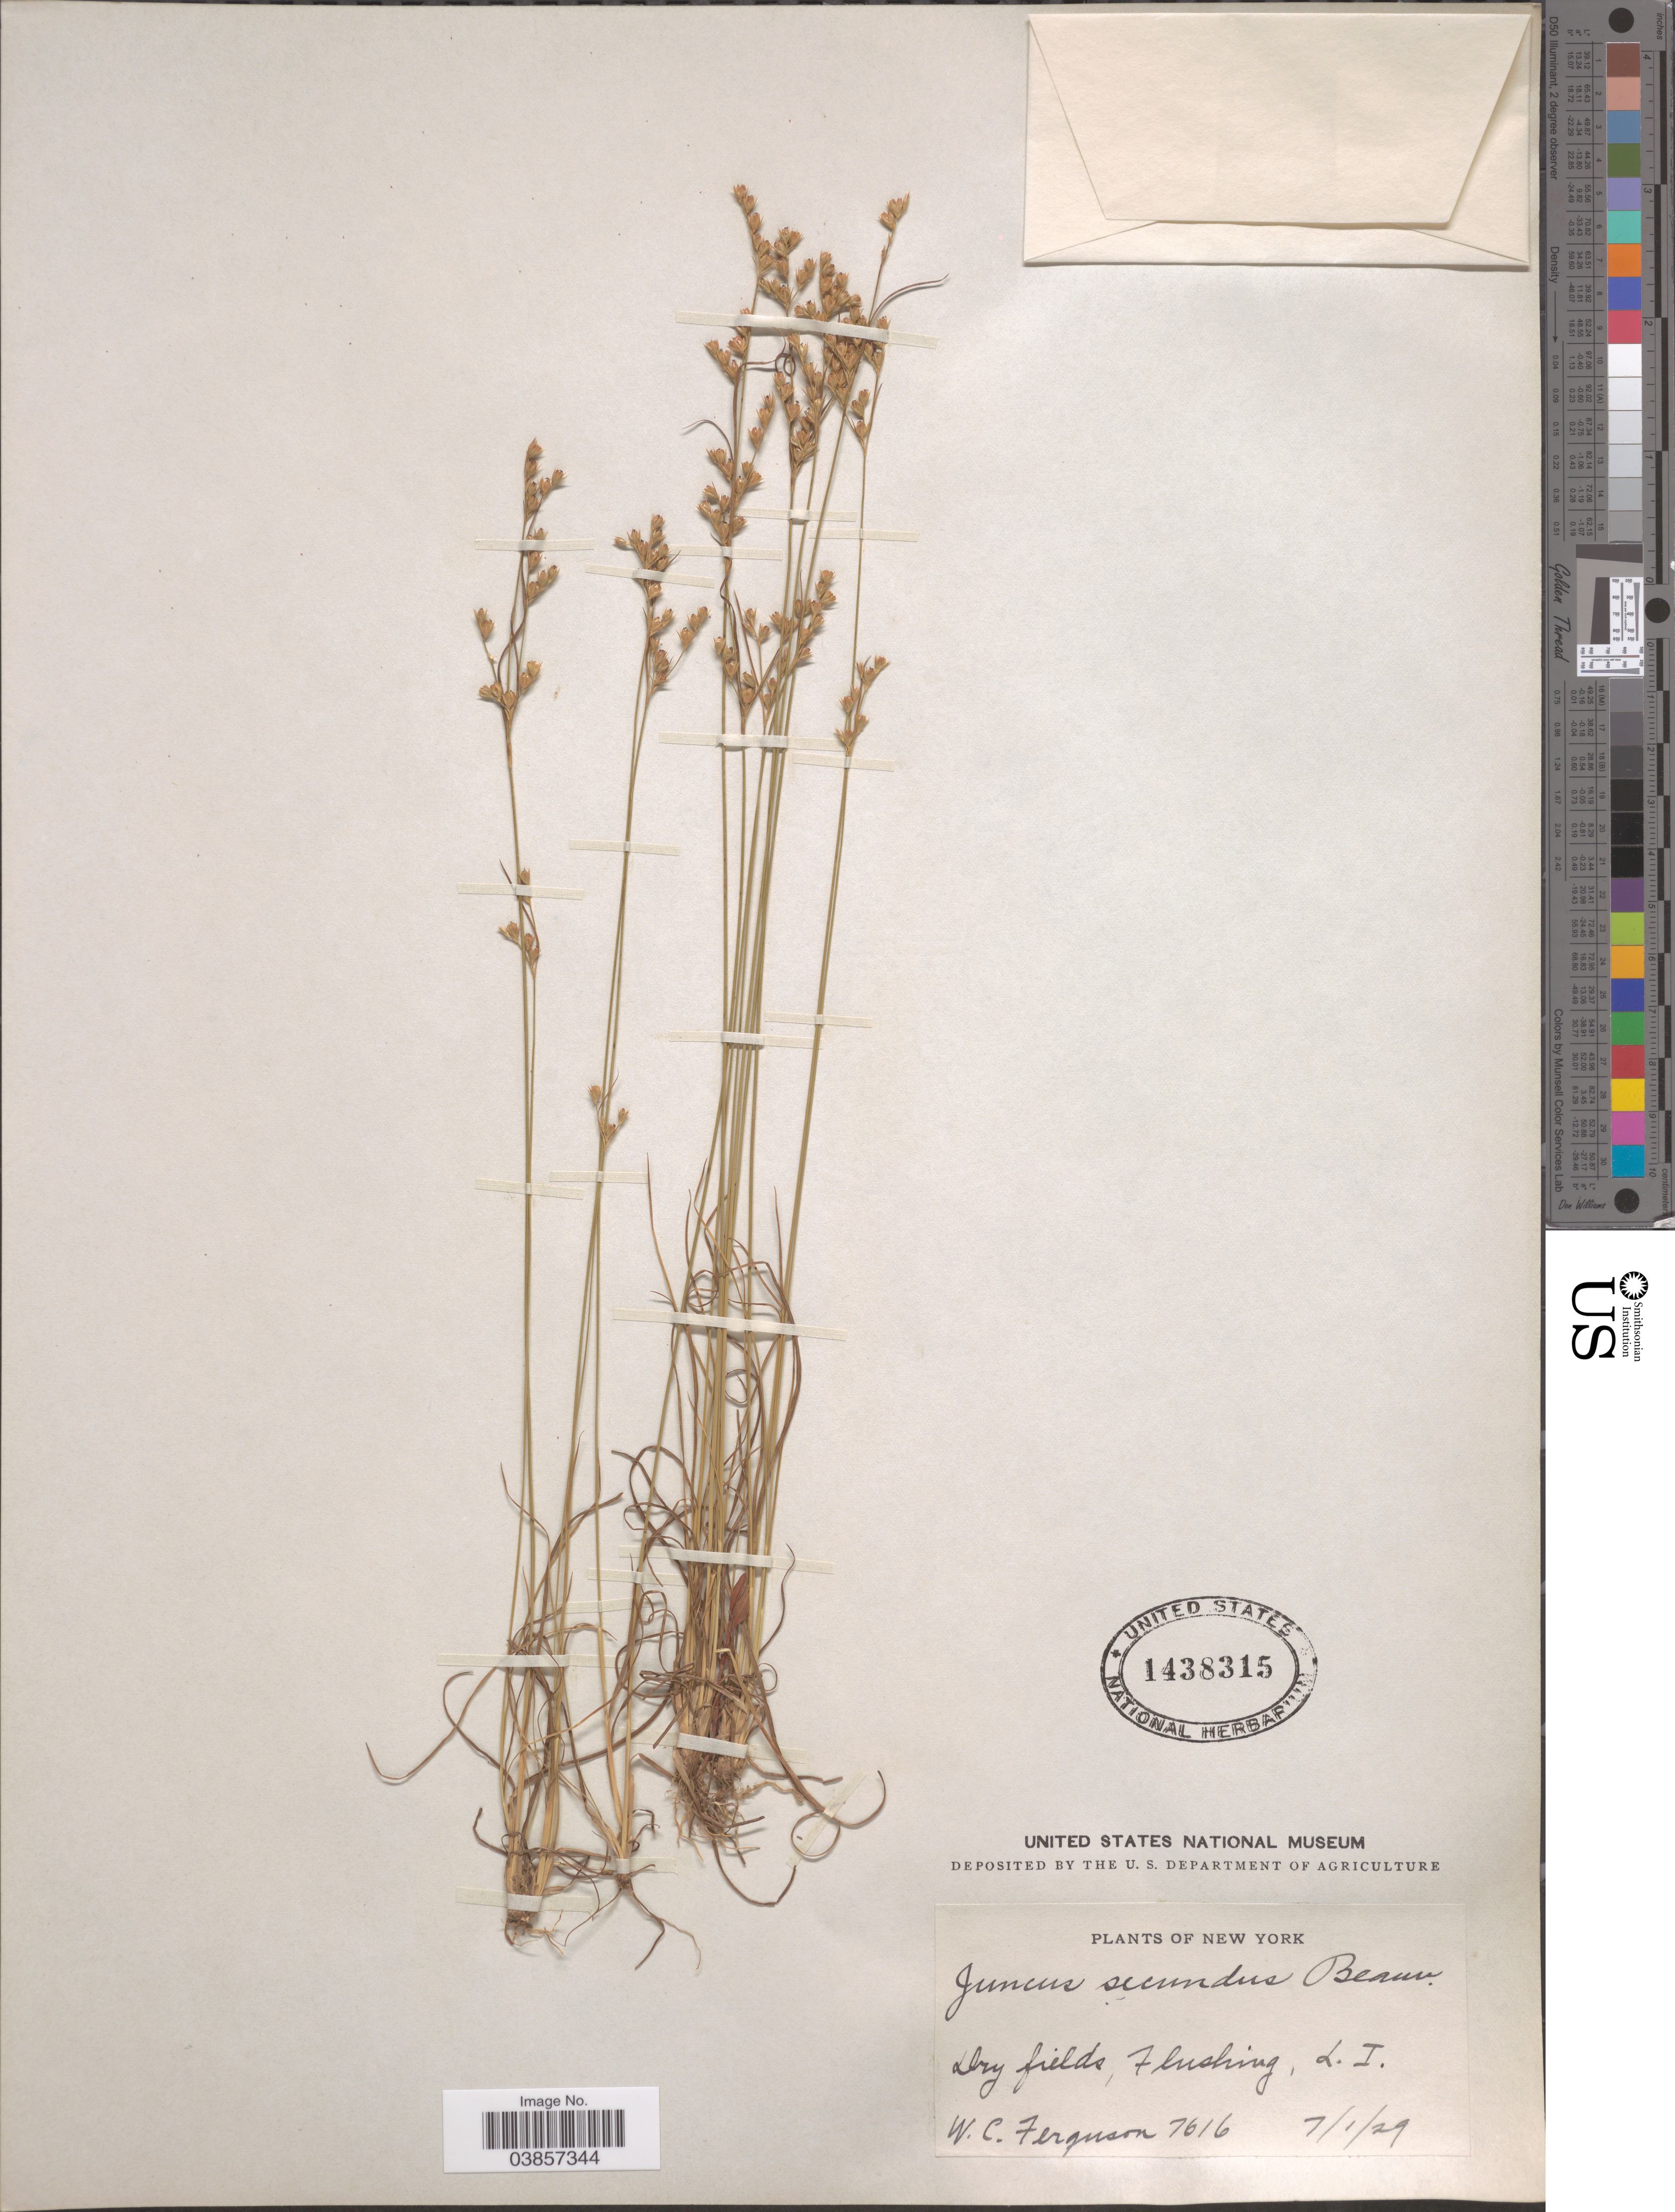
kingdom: Plantae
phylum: Tracheophyta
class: Liliopsida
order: Poales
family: Juncaceae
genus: Juncus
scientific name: Juncus secundus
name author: P. Beauv.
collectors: W. Ferguson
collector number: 7616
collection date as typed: Transcribed d/m/y: 1/7/29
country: United States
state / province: New York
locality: Dry fields, Flushing, L. I.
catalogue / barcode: US 1438315